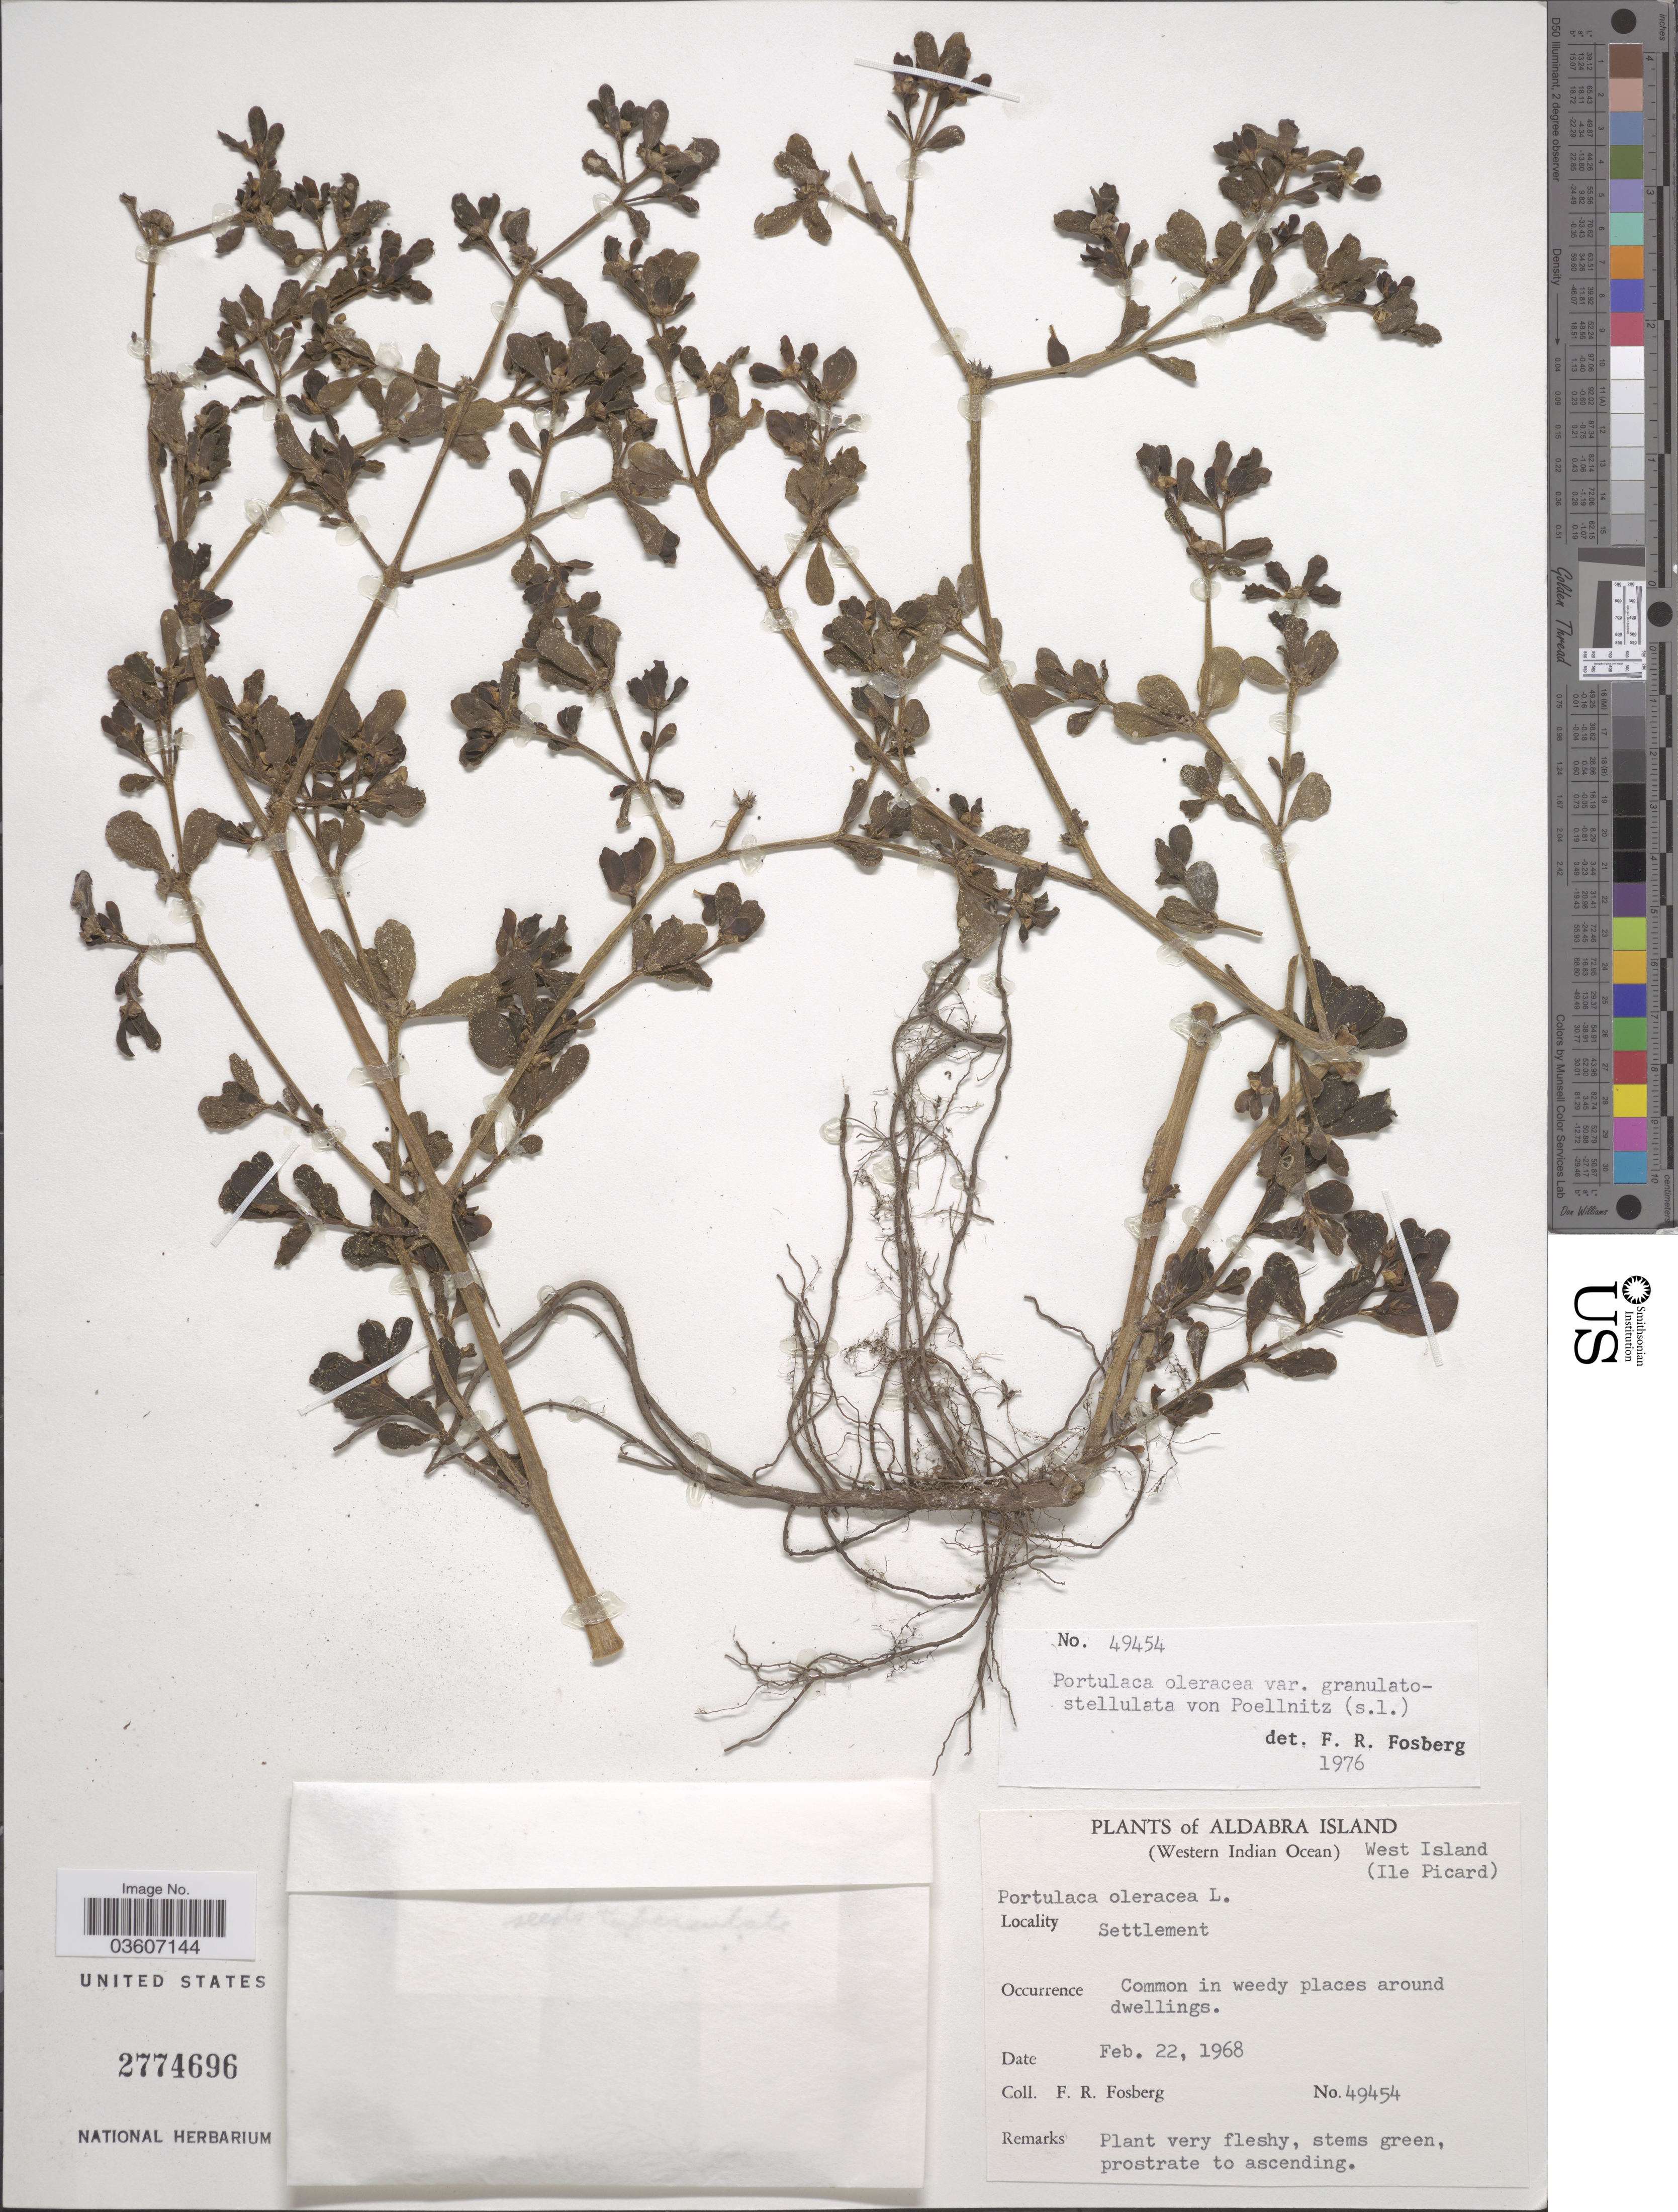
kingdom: Plantae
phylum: Tracheophyta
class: Magnoliopsida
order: Caryophyllales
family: Portulacaceae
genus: Portulaca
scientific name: Portulaca oleracea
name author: L.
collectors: F. R. Fosberg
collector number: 49454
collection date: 1968-02-22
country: Seychelles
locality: Aldabra Island (Western Indian Ocean). West Island (Ile Picard). Settlement.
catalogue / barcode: US 2774696